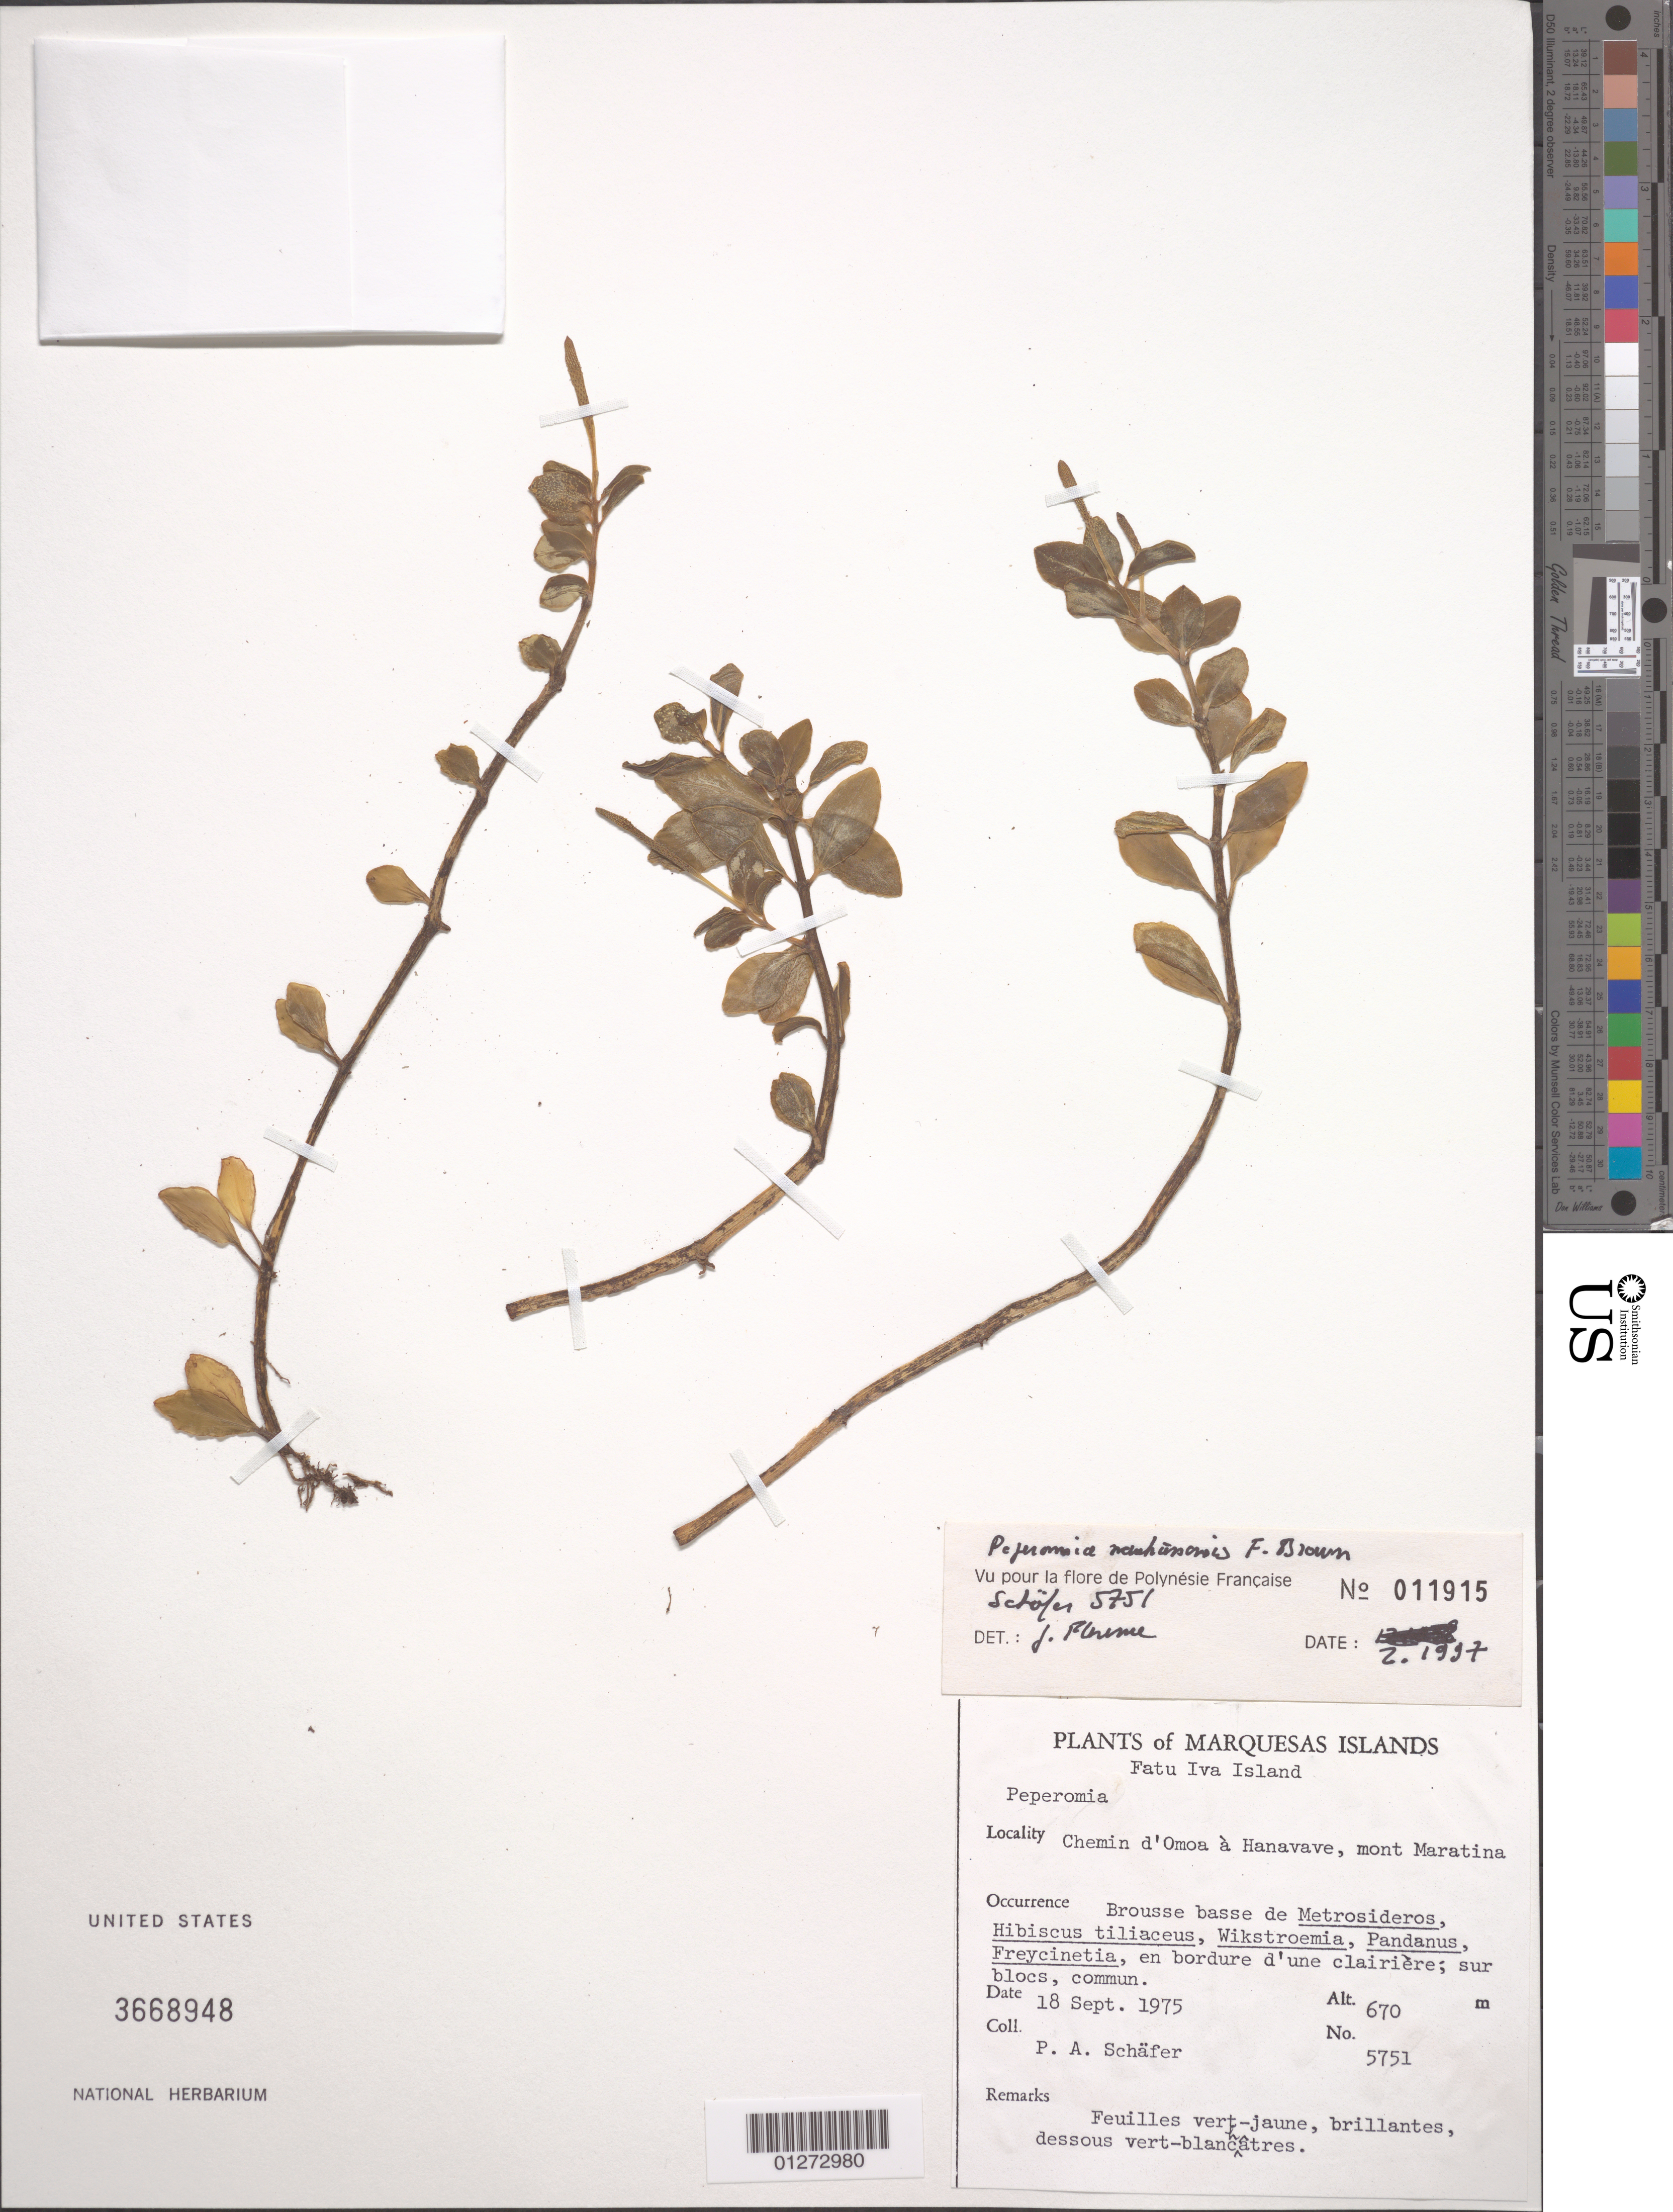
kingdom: Plantae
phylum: Tracheophyta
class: Magnoliopsida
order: Piperales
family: Piperaceae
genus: Peperomia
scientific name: Peperomia marchionensis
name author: F. Br.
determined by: Florence, J.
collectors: P. A. Schäfer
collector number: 5751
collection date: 1975-09-18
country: French Polynesia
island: Fatu Hiva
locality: Chemin d'Omo'a à Hanavave, mont Maratina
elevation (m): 670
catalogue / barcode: US 3668948